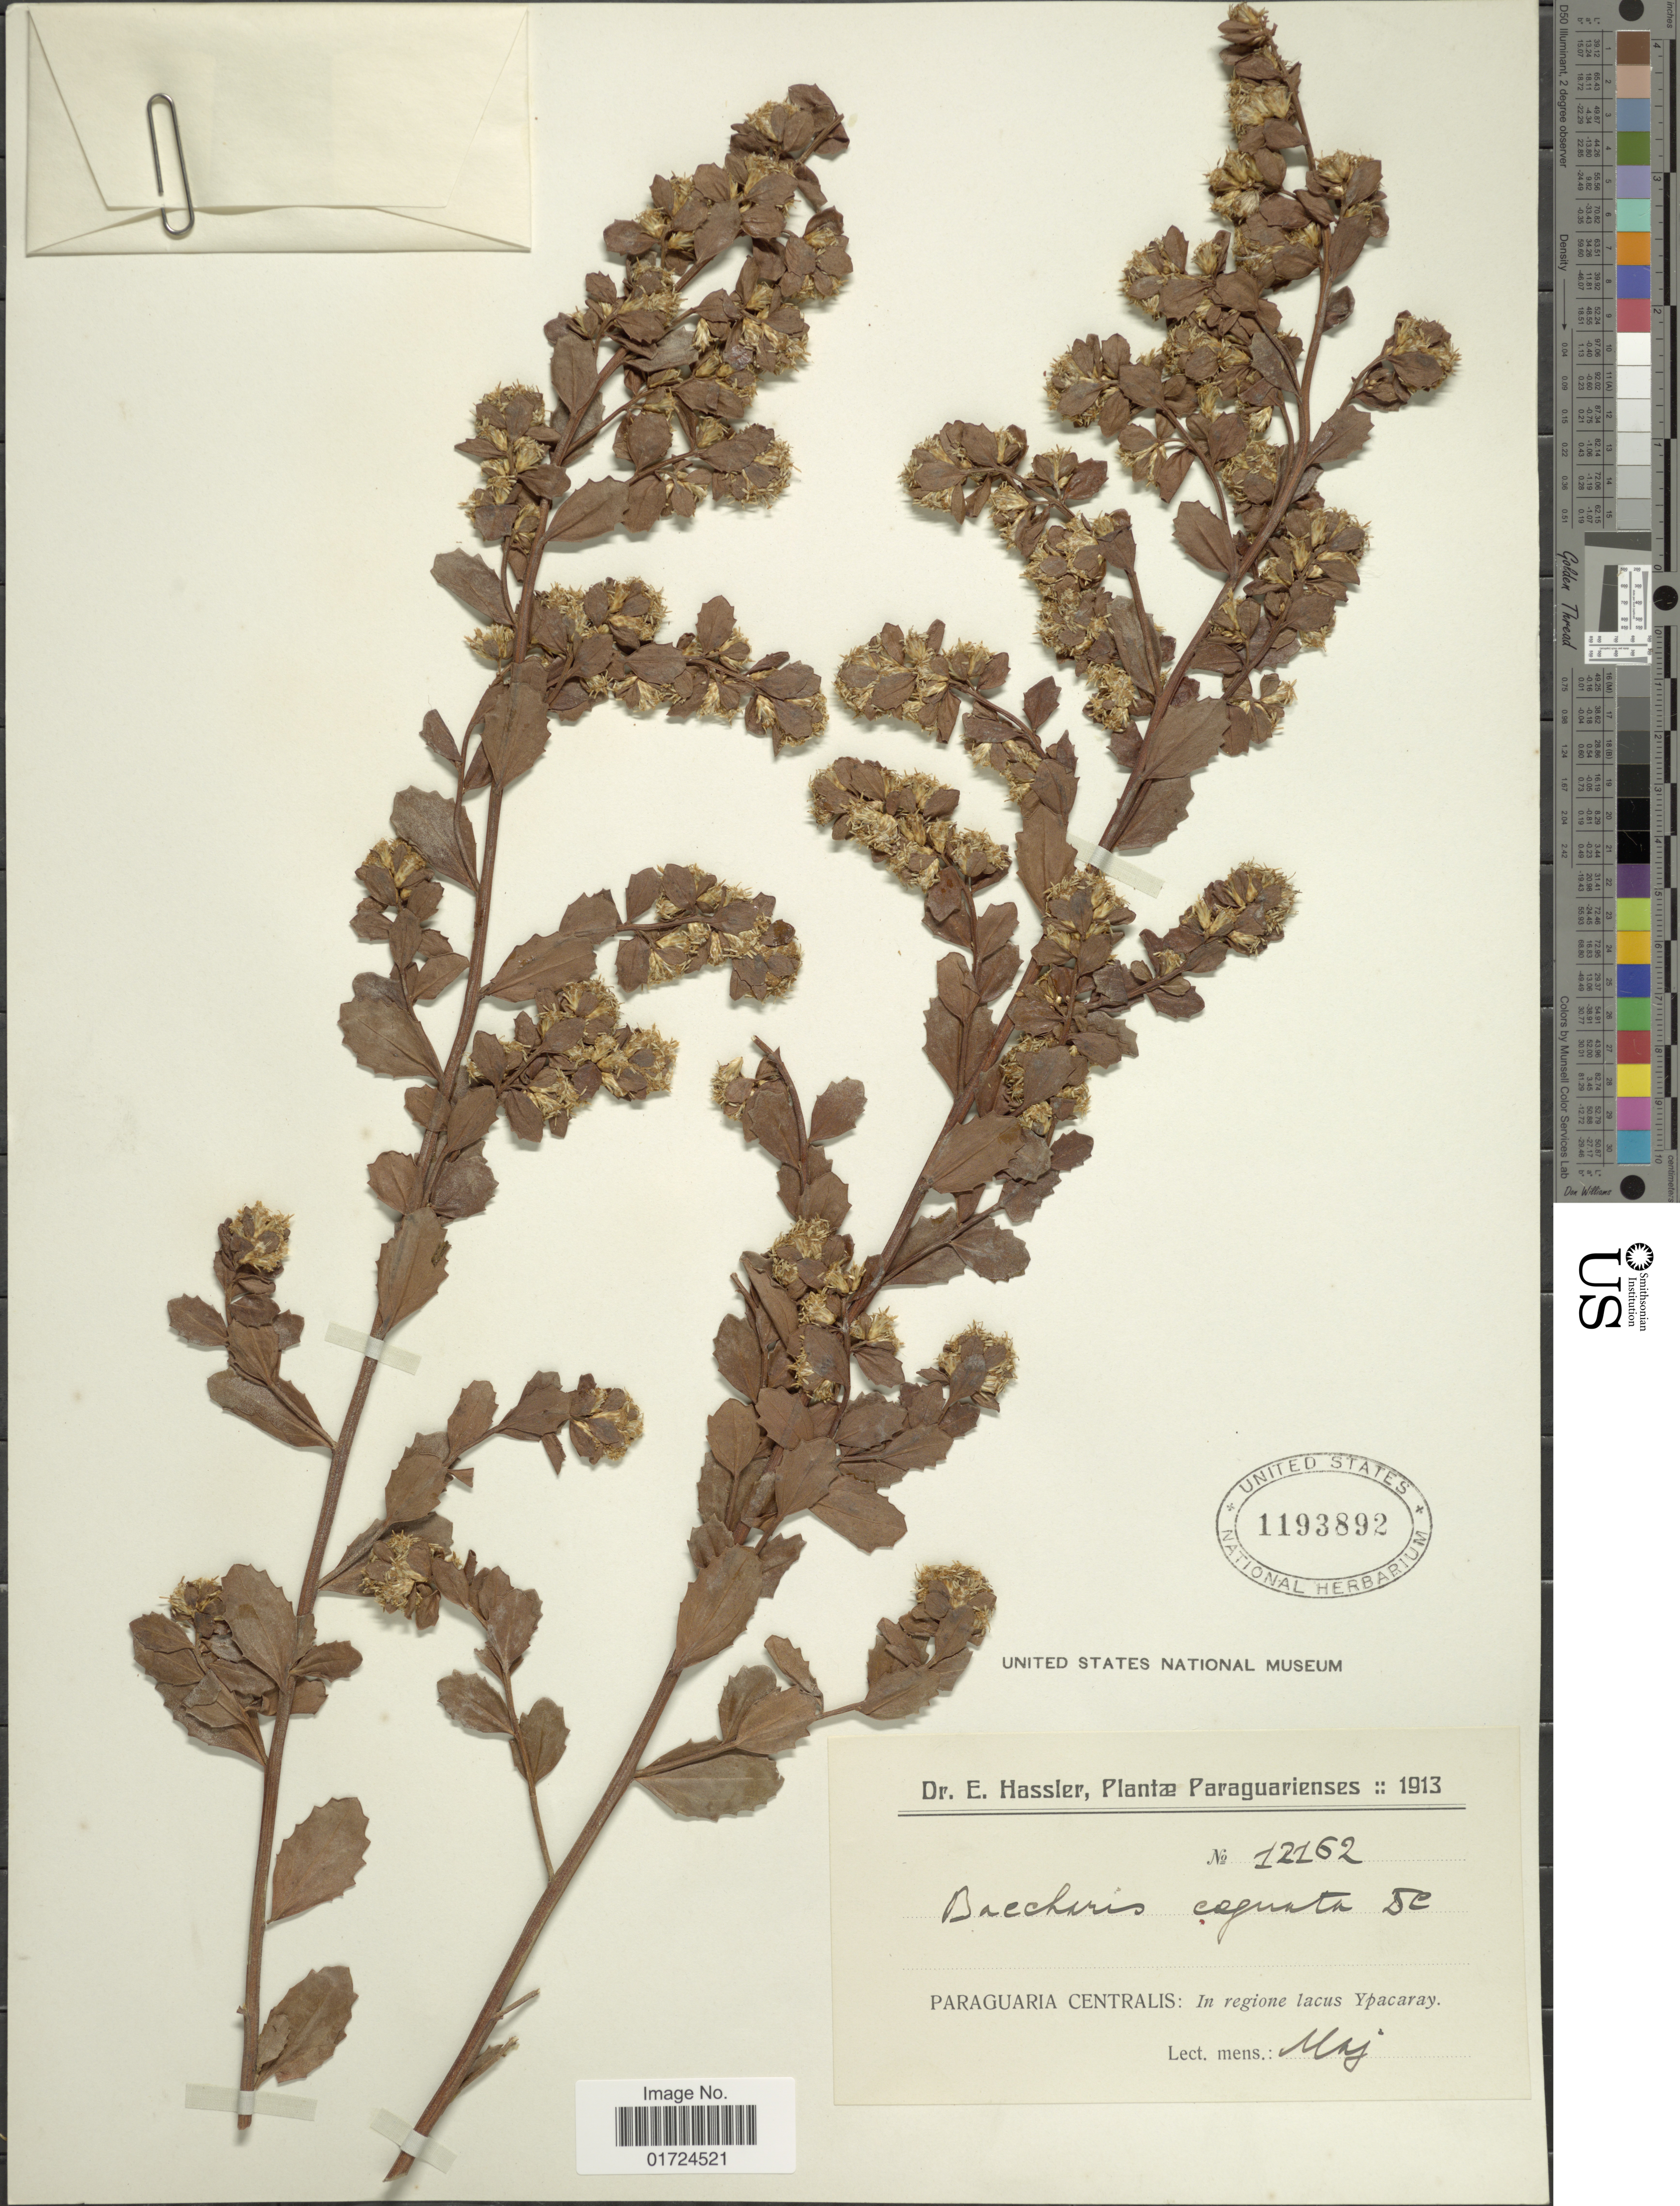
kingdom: Plantae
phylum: Tracheophyta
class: Magnoliopsida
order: Asterales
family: Asteraceae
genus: Baccharis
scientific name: Baccharis cognata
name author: DC.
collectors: E. Hassler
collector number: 12162*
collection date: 1913-05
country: Paraguay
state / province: Central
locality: Paraguaria Centralis: In regione lacus Ypacaray.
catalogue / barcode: US 1193892